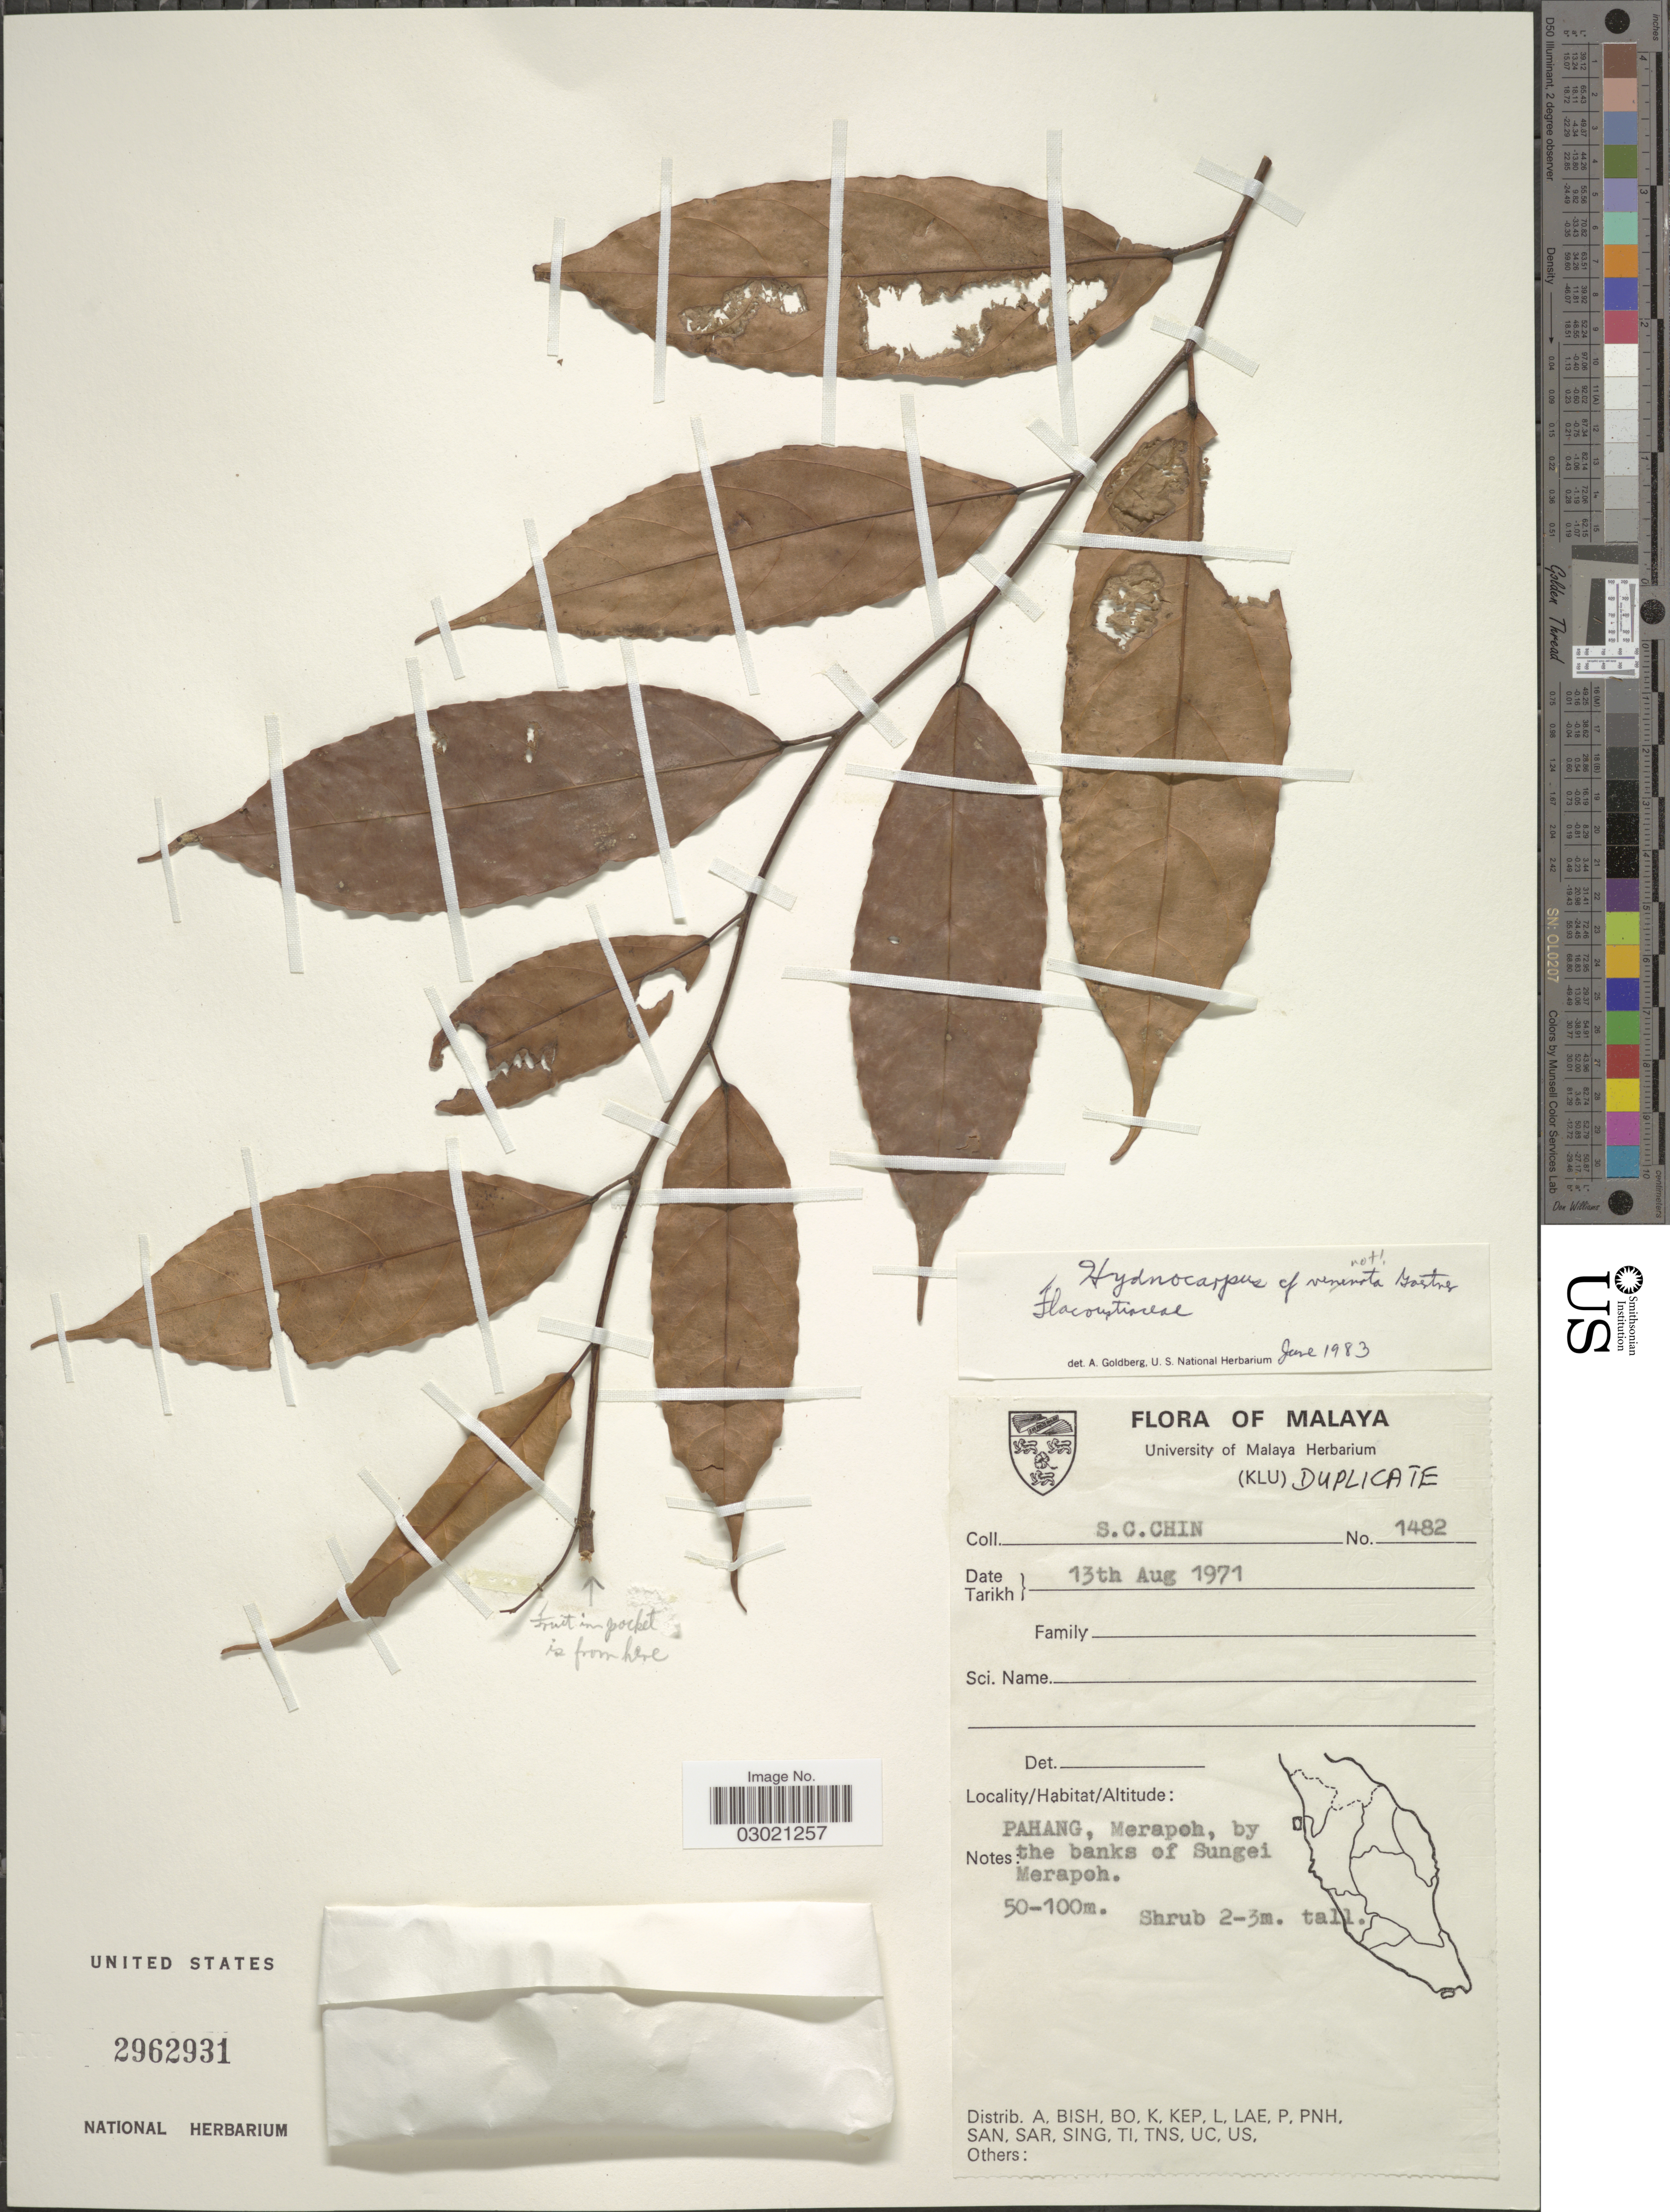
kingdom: Plantae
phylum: Tracheophyta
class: Magnoliopsida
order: Malpighiales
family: Achariaceae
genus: Hydnocarpus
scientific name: Hydnocarpus sp.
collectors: S. Chin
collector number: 1482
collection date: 1971-08-13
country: Malaysia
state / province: Pahang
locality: Malaya, Merapeh, by the banks of Sungei Merapoh.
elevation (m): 50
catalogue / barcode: US 2962931